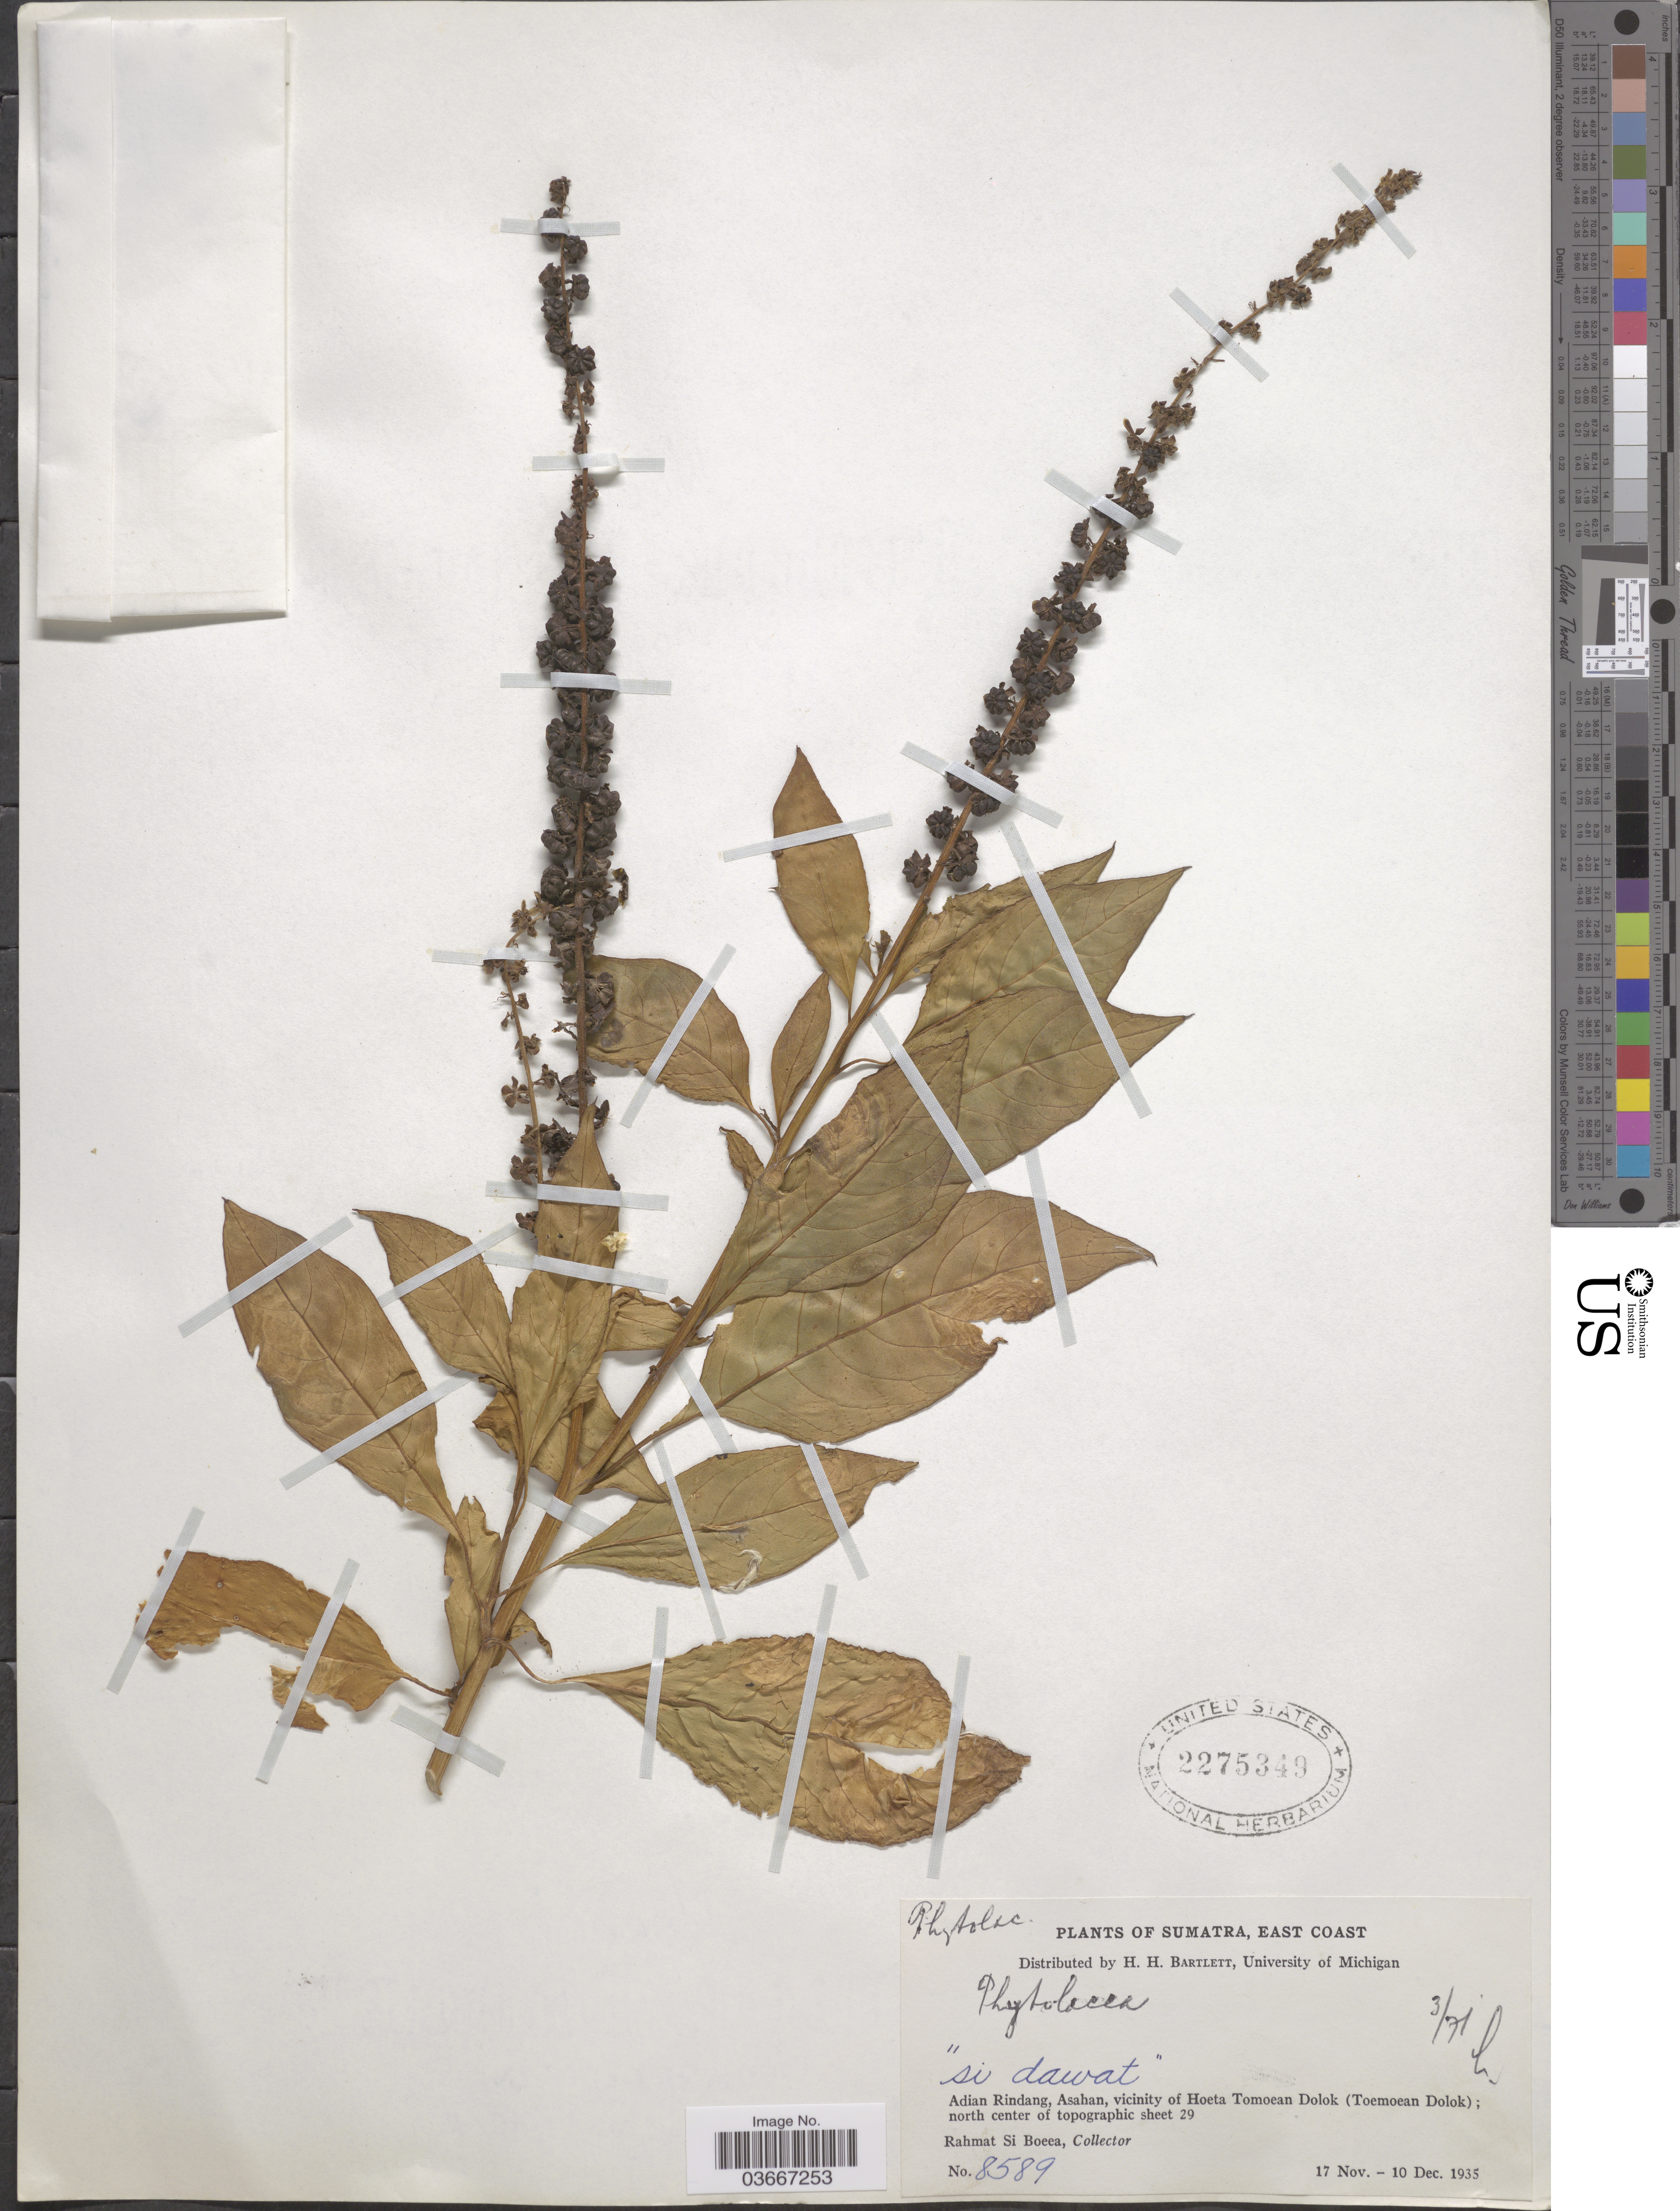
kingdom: Plantae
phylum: Tracheophyta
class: Magnoliopsida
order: Caryophyllales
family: Phytolaccaceae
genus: Phytolacca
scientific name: Phytolacca sp.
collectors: Rahmat Si Boeea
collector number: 8589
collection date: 1935-11-17/1935-12-10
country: Indonesia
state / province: Sumatra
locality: East Coast. Adian Rindang, Asahan, vicinity of Hoeta Tomoean Dolok (Toemoean Dolok); north center of topographic sheet 29.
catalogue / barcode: US 2275349